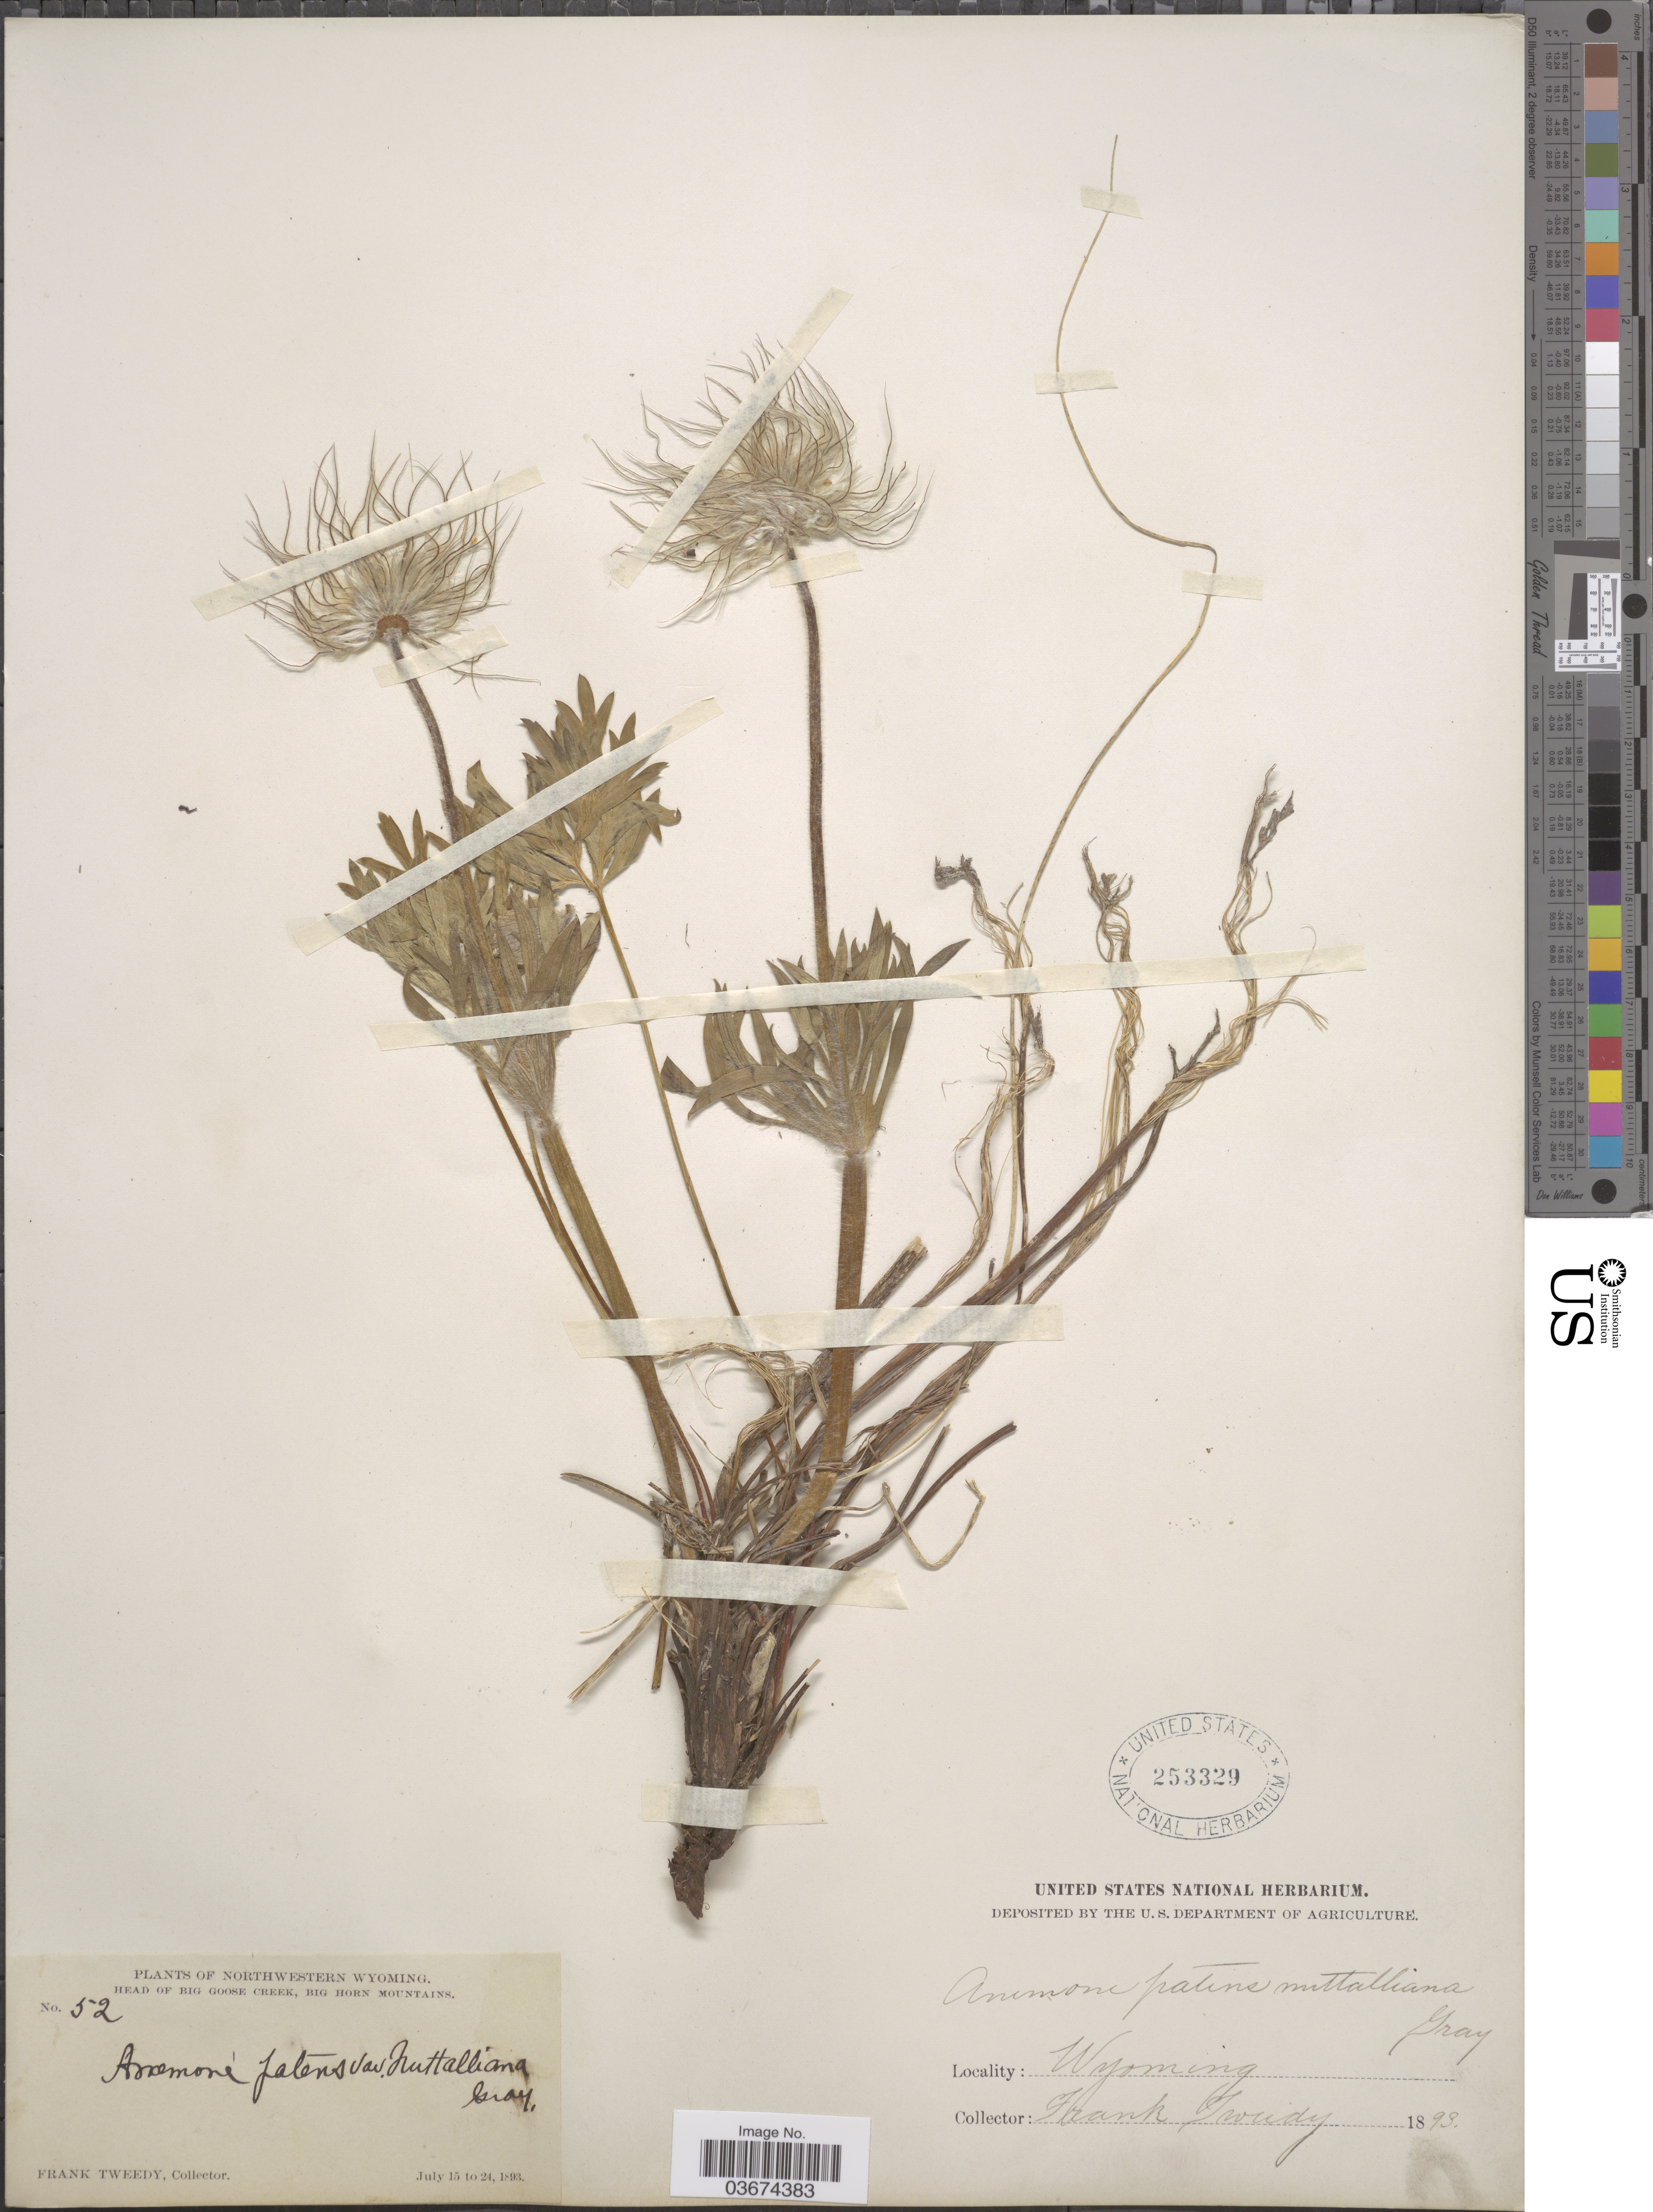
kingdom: Plantae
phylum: Tracheophyta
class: Magnoliopsida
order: Ranunculales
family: Ranunculaceae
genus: Pulsatilla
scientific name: Pulsatilla nuttalliana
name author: (DC.) Bercht. & J. Presl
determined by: Strong, Mark T., (BOT), Smithsonian Institution - National Museum of Natural History (UNITED STATES)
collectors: F. Tweedy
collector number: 52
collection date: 1893-07-15/1893-07-24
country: United States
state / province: Wyoming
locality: Northwestern Wyoming. Head of Big Goose Creek, Big Horn Mountains.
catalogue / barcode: US 253329